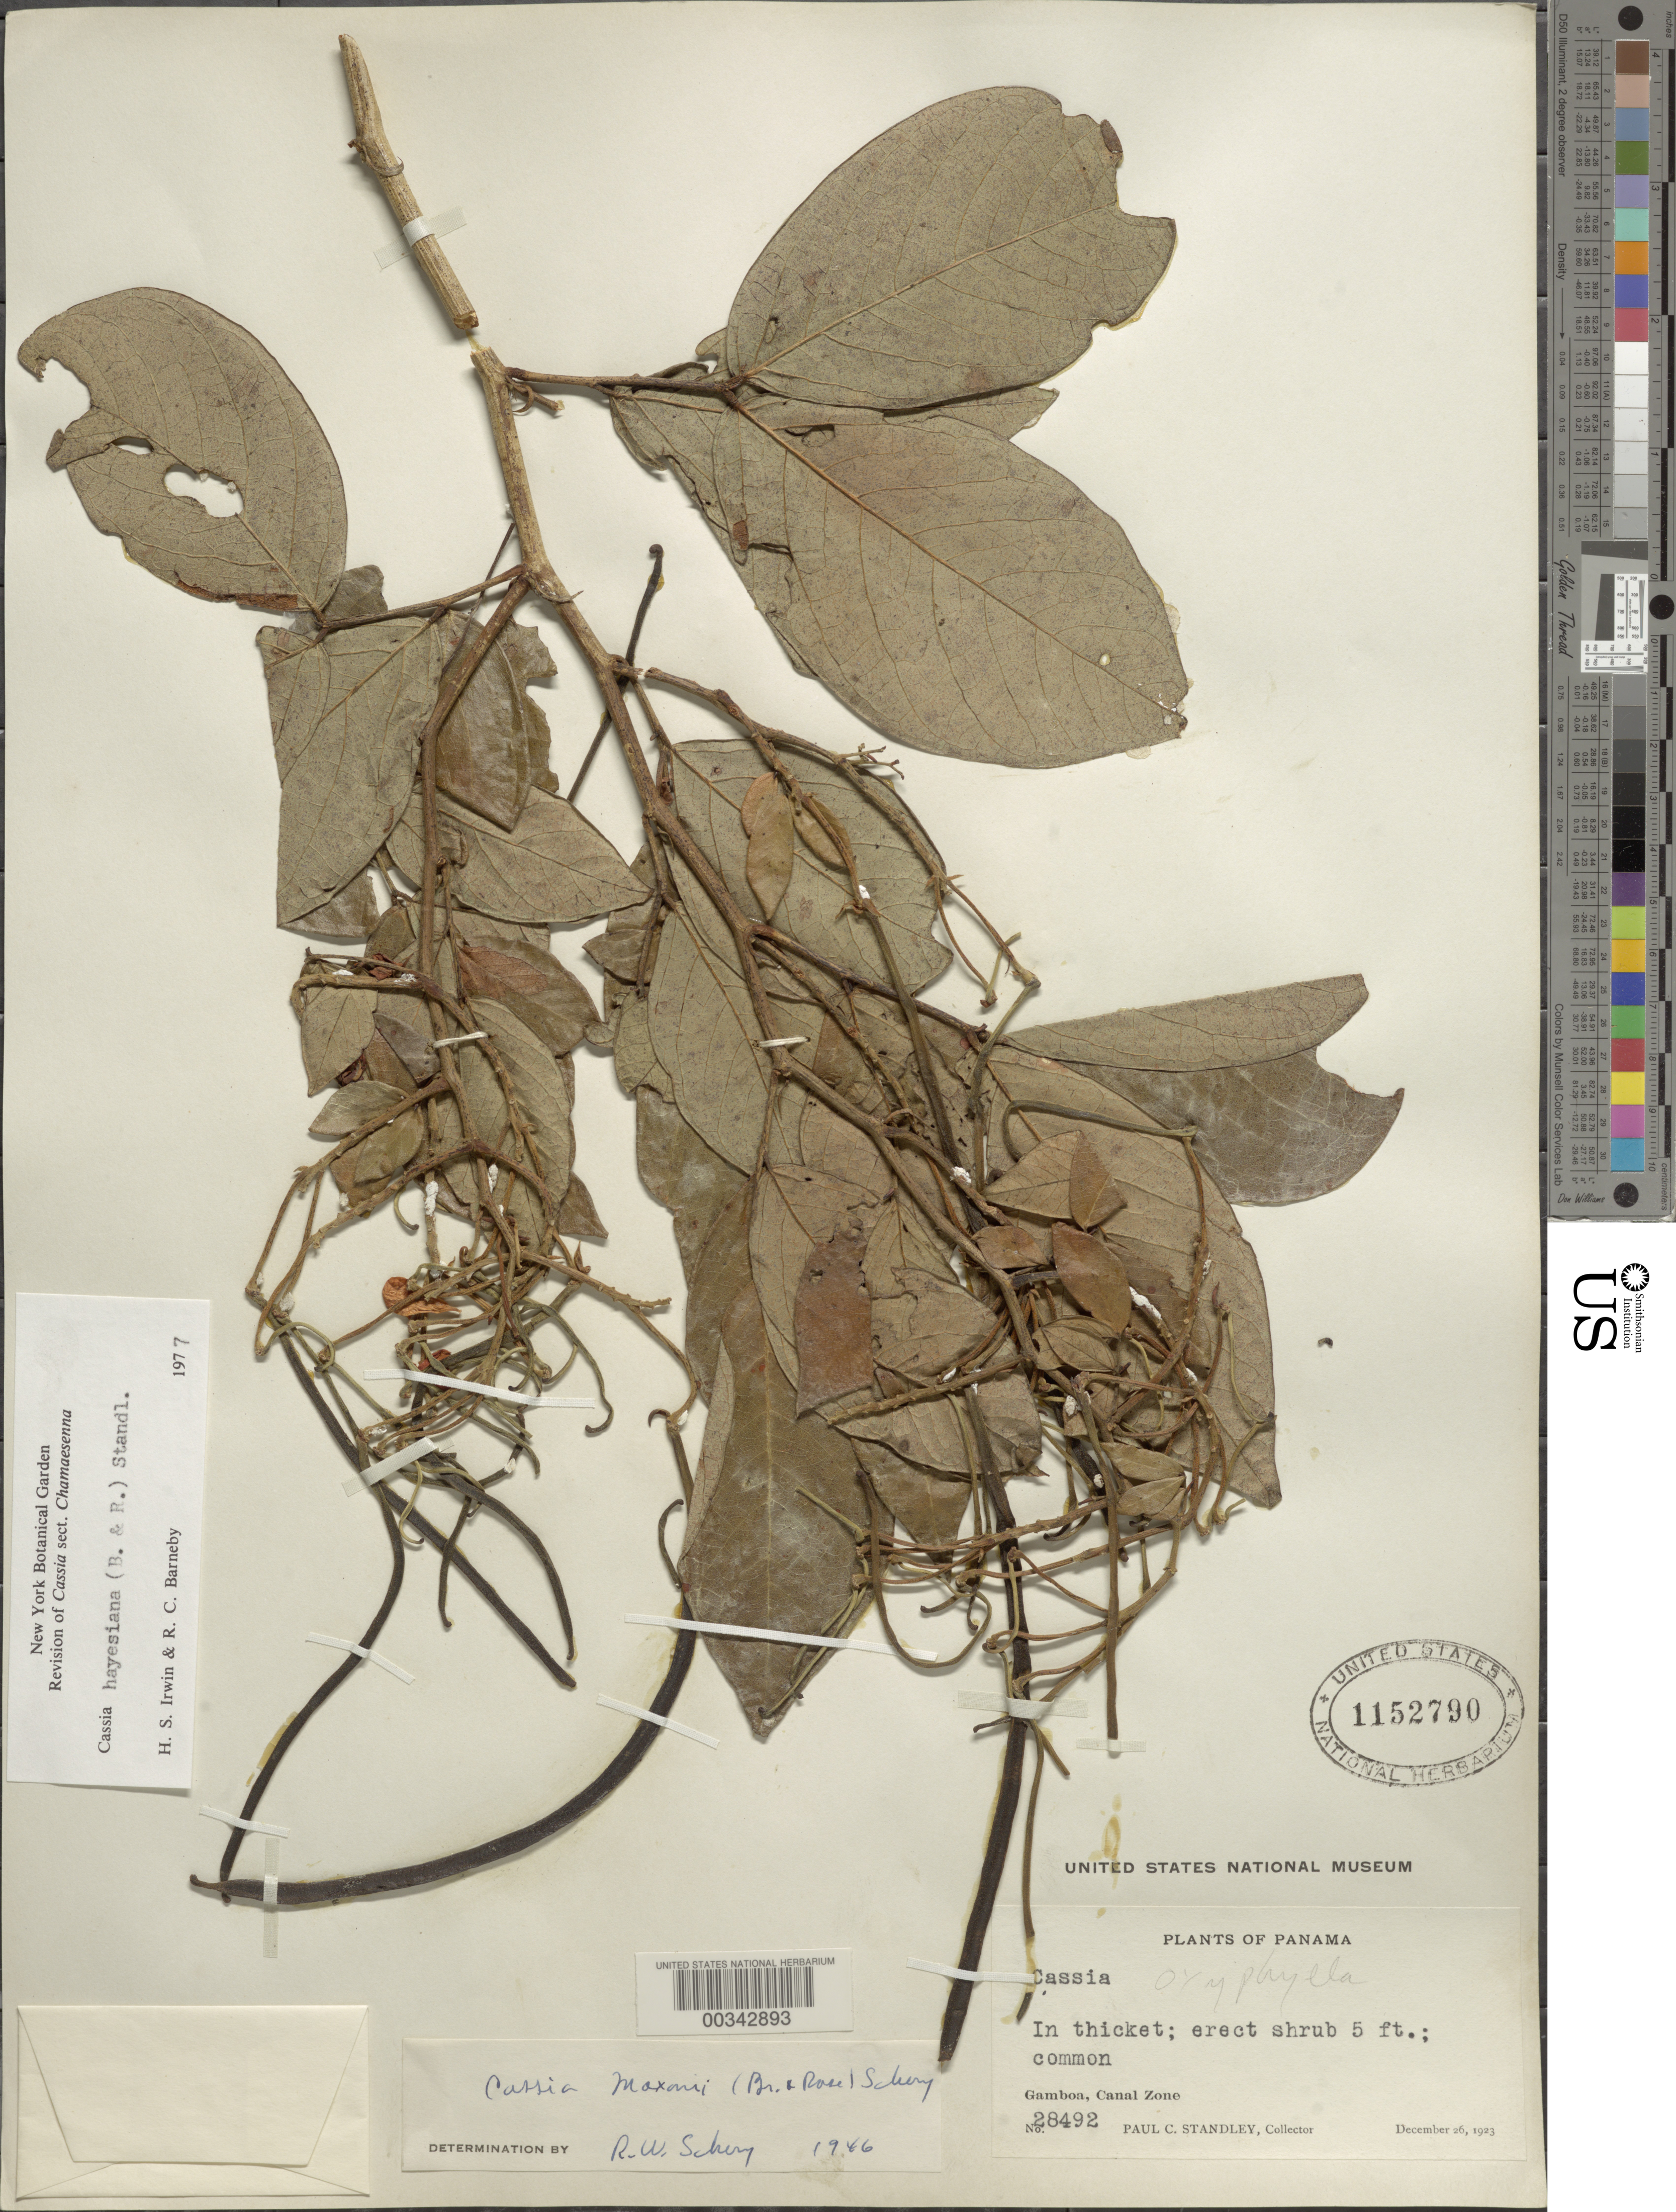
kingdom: Plantae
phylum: Tracheophyta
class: Magnoliopsida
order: Fabales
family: Fabaceae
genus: Senna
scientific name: Senna hayesiana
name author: (Britton & Rose) H.S. Irwin & Barneby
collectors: P. C. Standley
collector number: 28492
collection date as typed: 26 Dec 1923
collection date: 1923-12-26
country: Panama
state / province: Colón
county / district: Canal Zone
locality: Gamboa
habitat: Thicket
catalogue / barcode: US 1152790